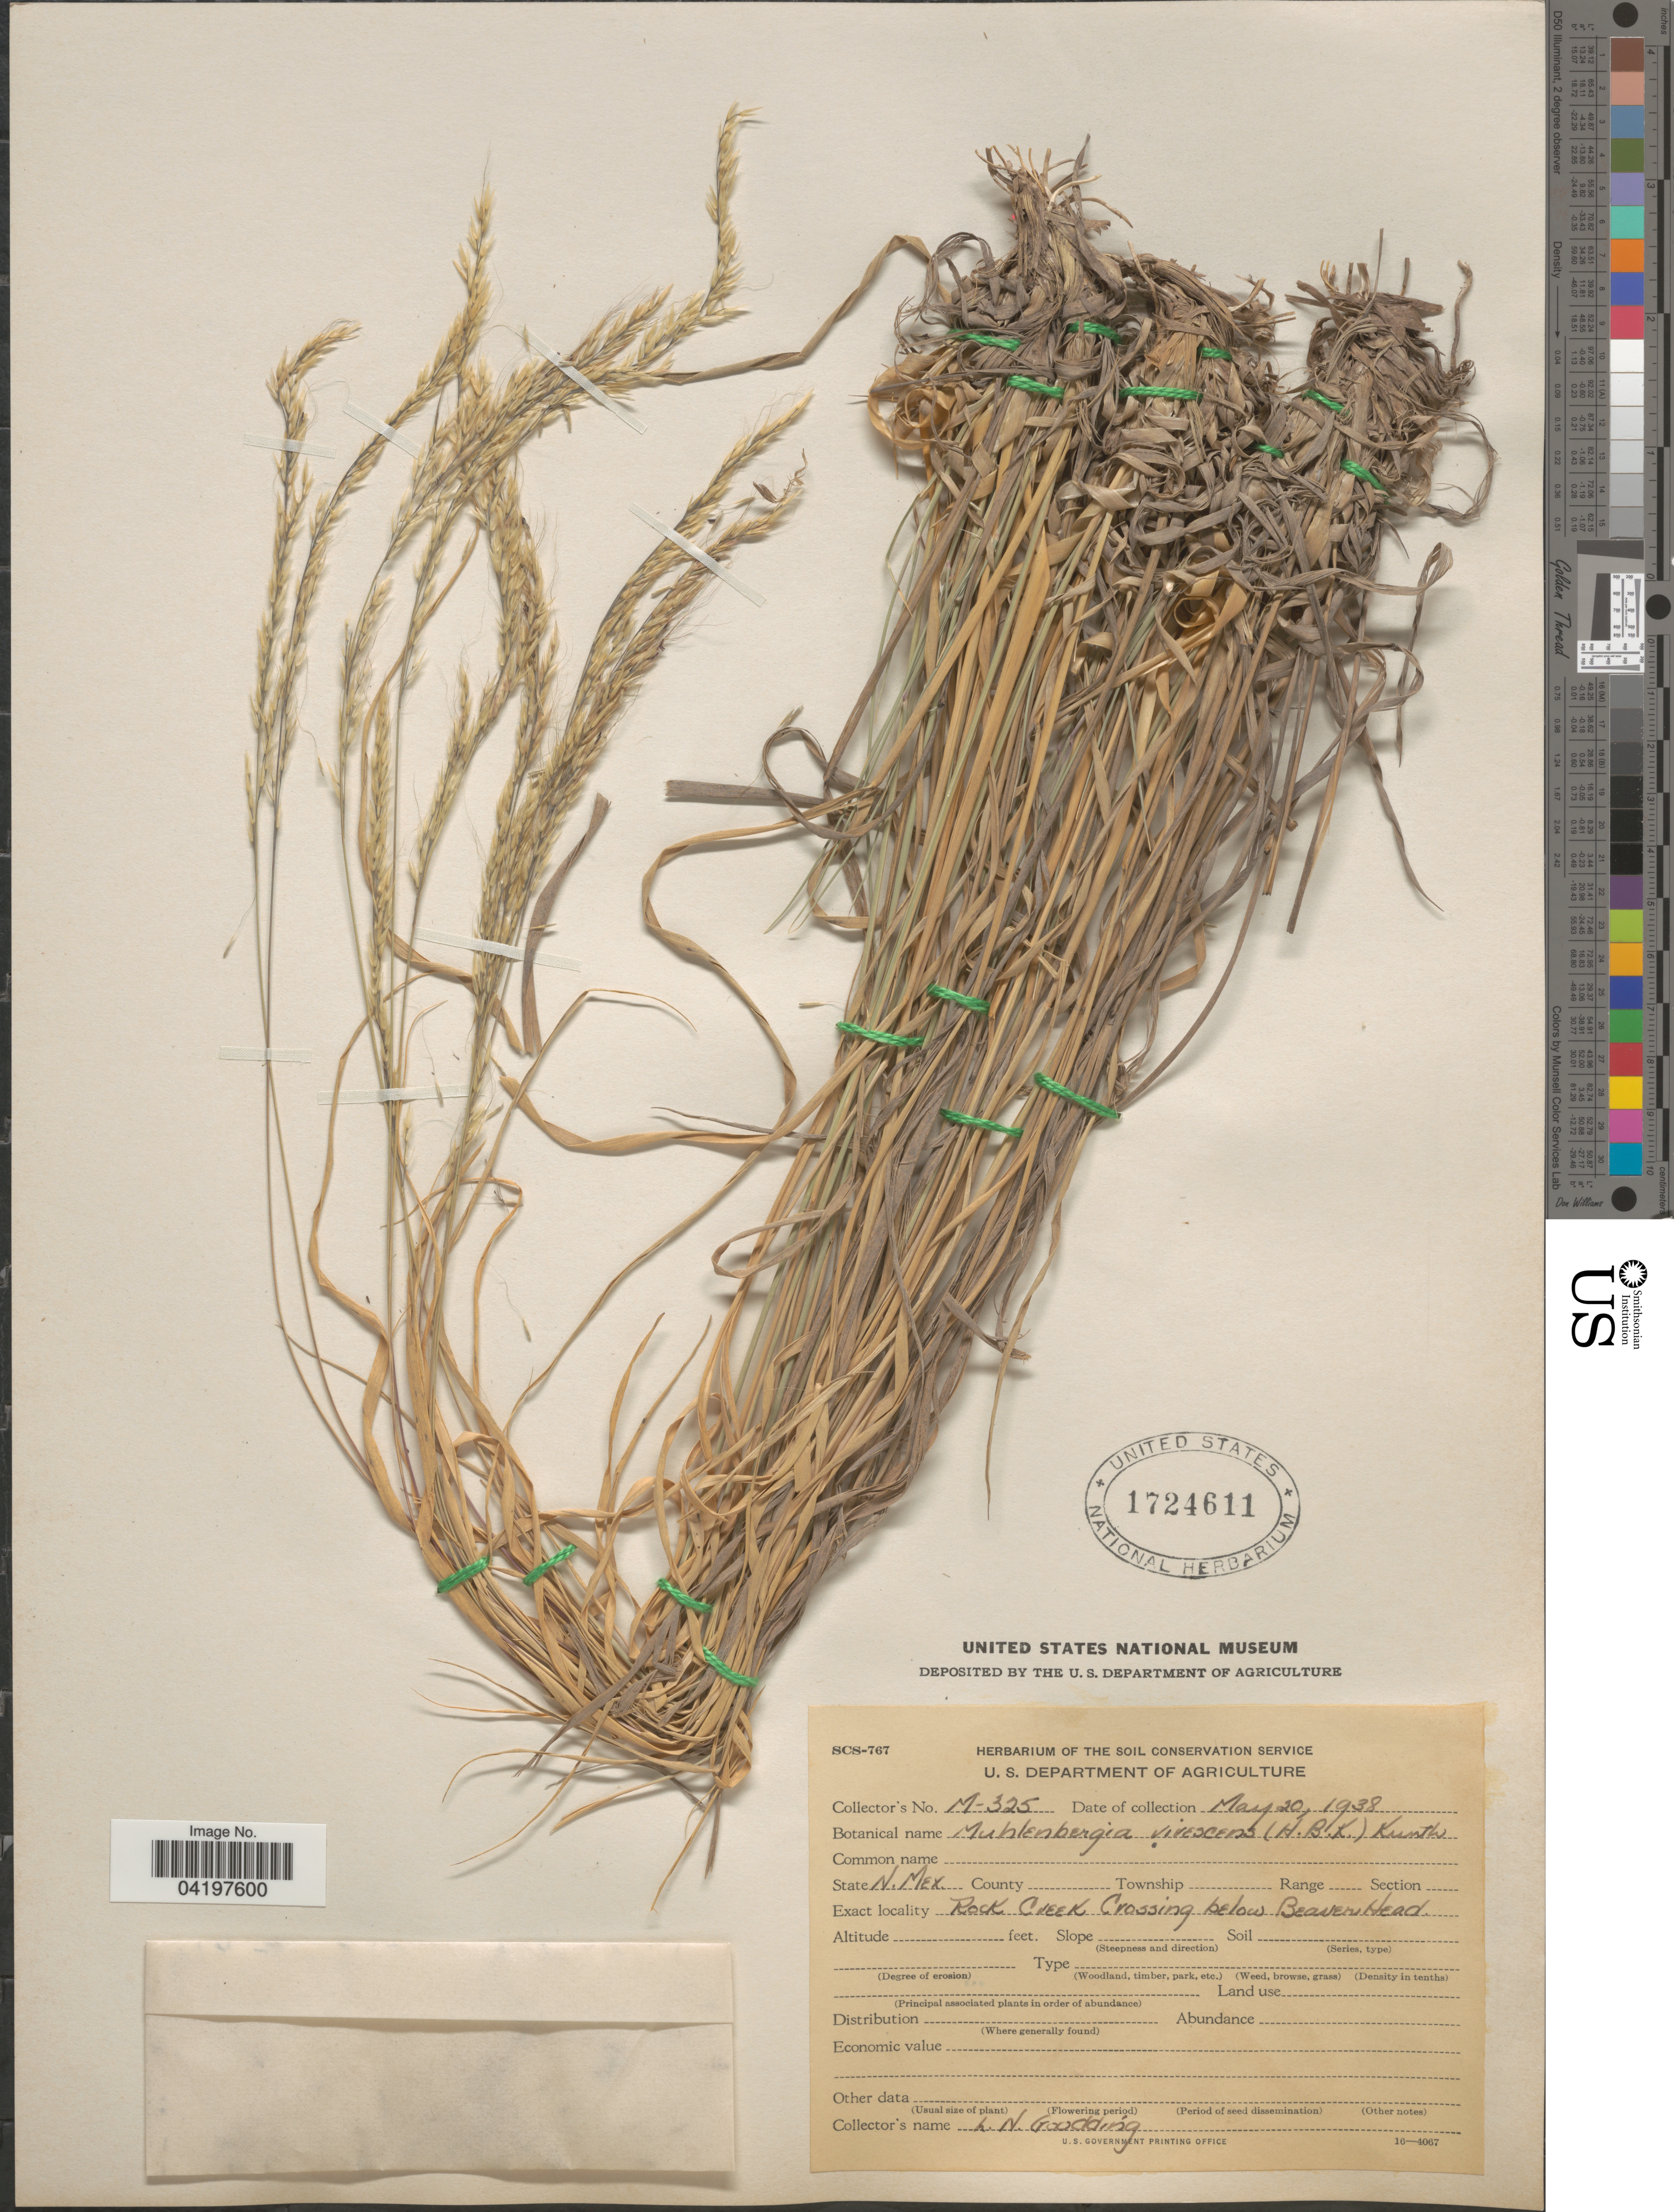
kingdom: Plantae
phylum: Tracheophyta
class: Liliopsida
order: Poales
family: Poaceae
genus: Muhlenbergia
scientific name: Muhlenbergia straminea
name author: Hitchc.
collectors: L. N. Goodding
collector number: M-325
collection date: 1938-05-20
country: United States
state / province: New Mexico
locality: Rock Creek Crossing below Beaver Head.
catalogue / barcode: US 1724611